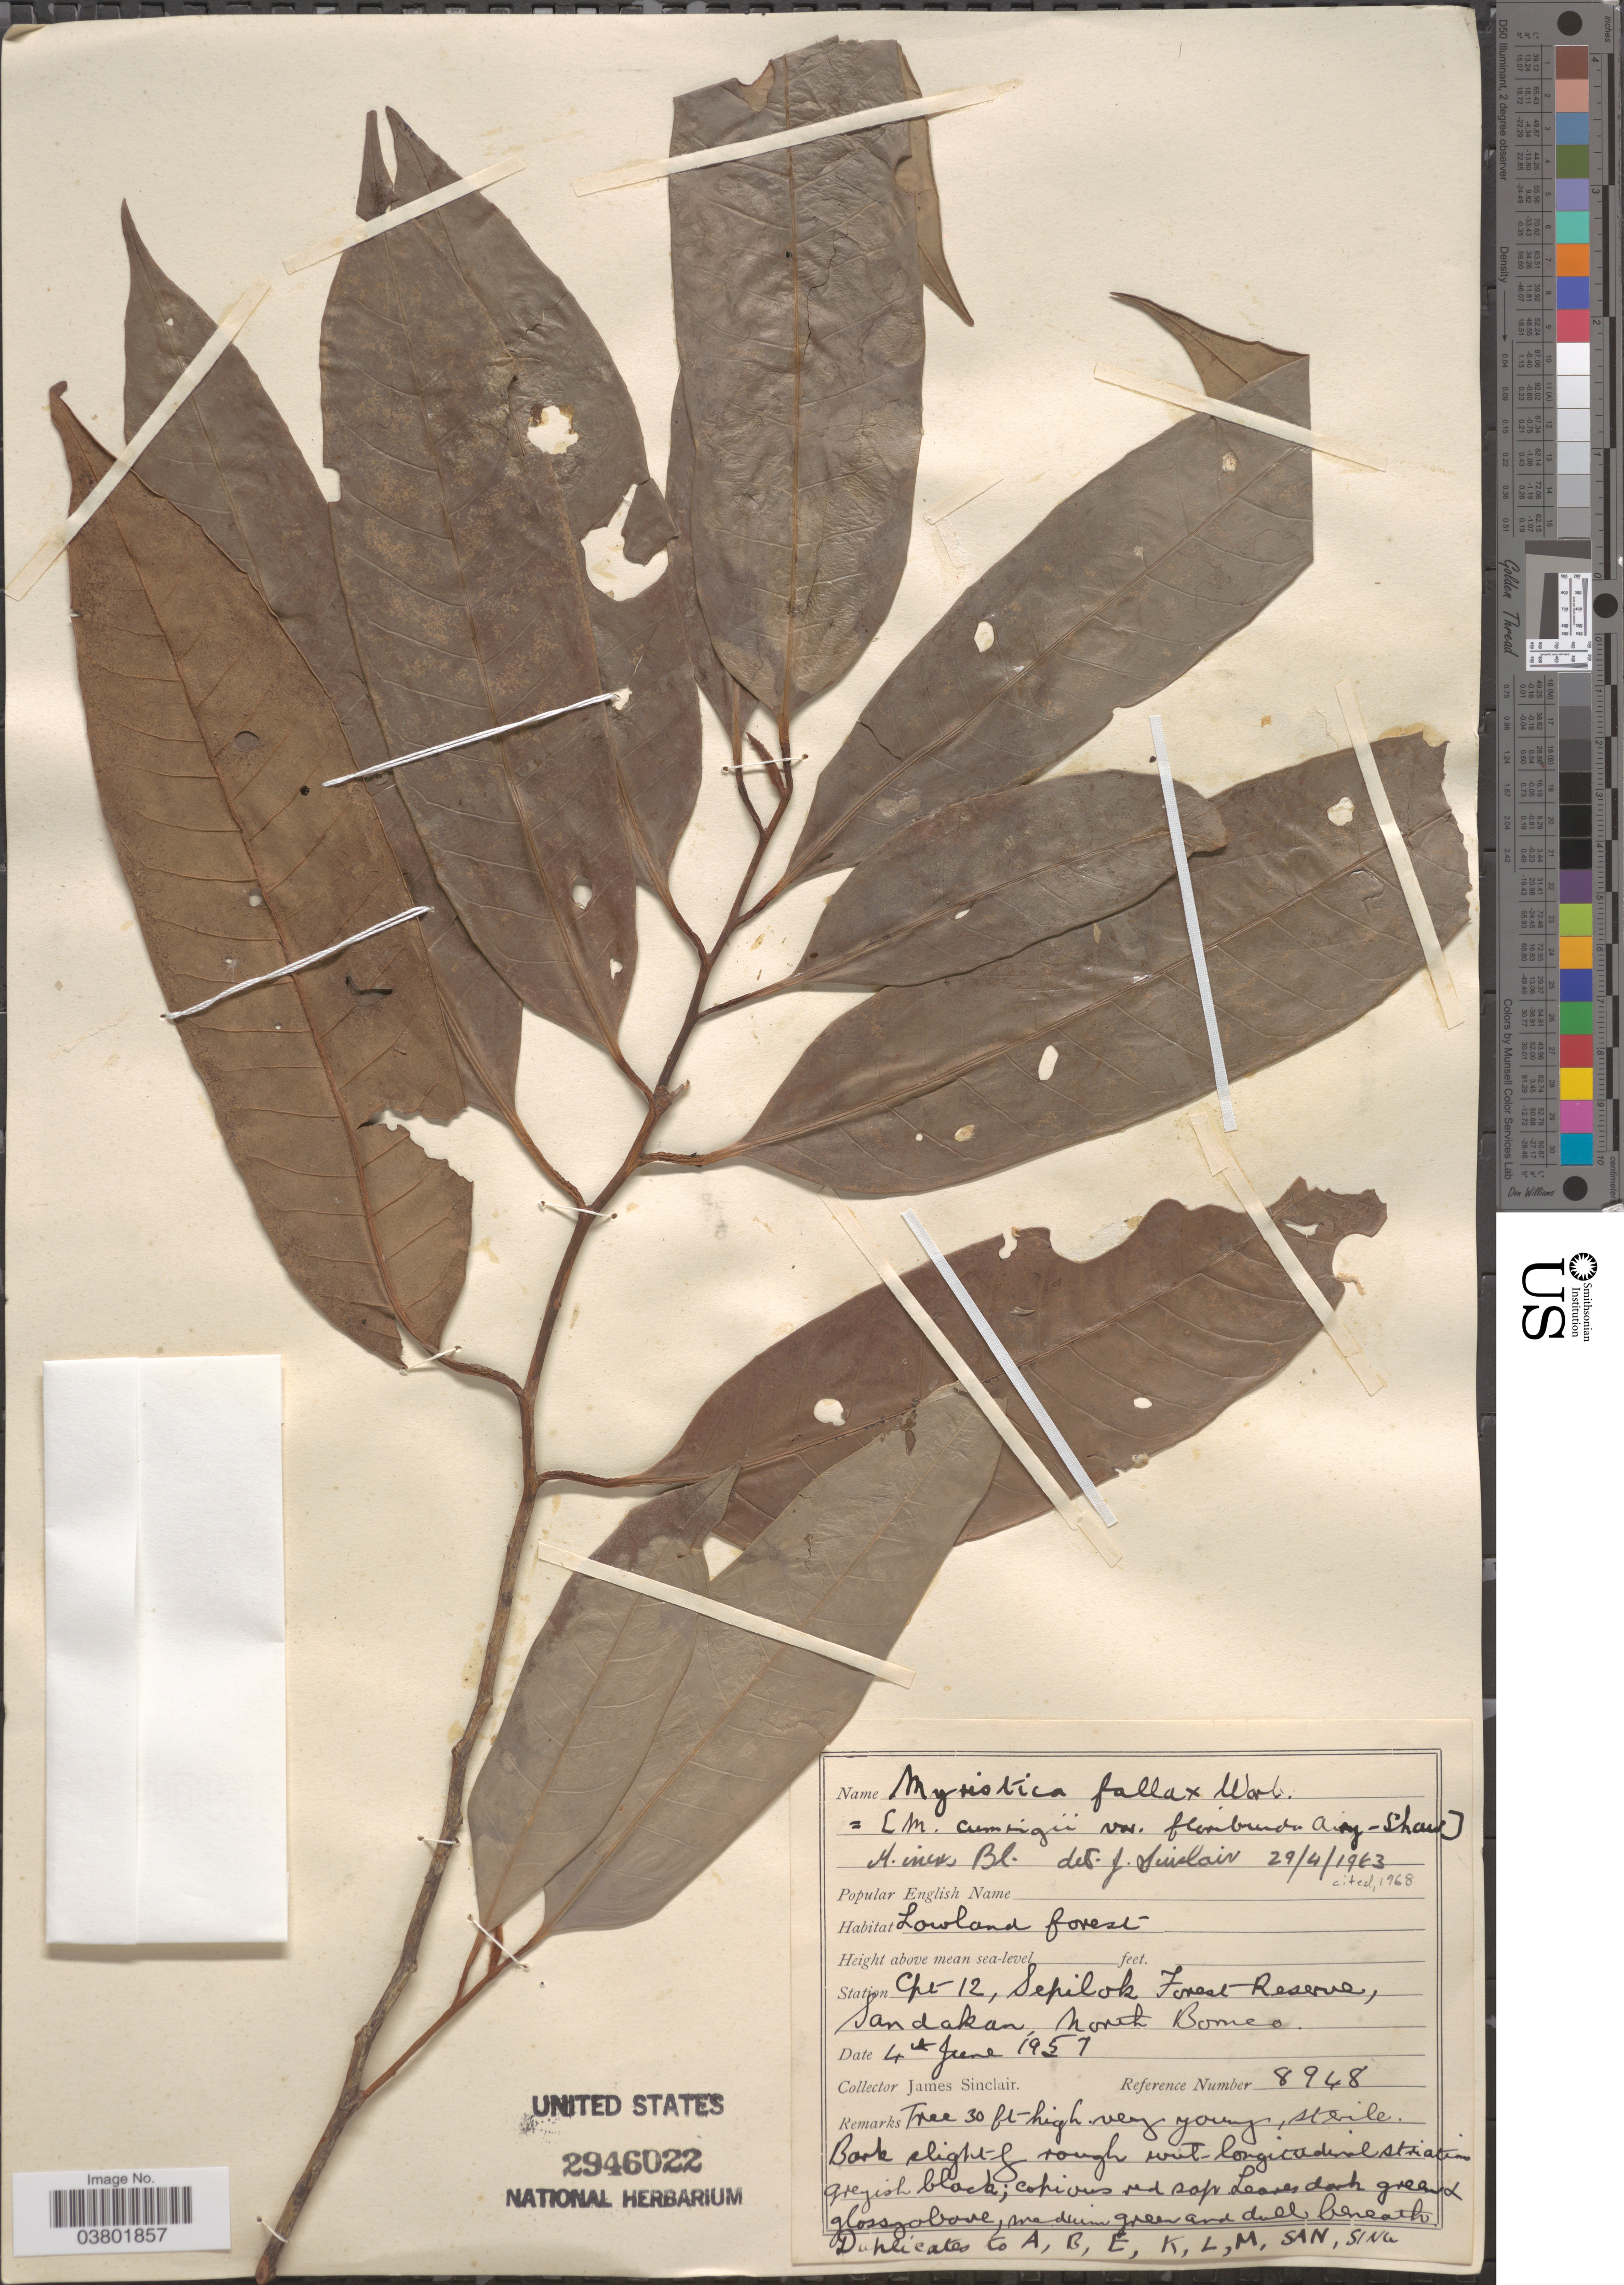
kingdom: Plantae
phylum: Tracheophyta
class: Magnoliopsida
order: Magnoliales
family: Myristicaceae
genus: Myristica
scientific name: Myristica iners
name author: Blume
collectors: J. Sinclair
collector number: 8948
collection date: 1957-06-04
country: Malaysia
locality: Station Cpt 12, Sepilok Forest Reserve, Sandakan, North Borneo.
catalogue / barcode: US 2946022